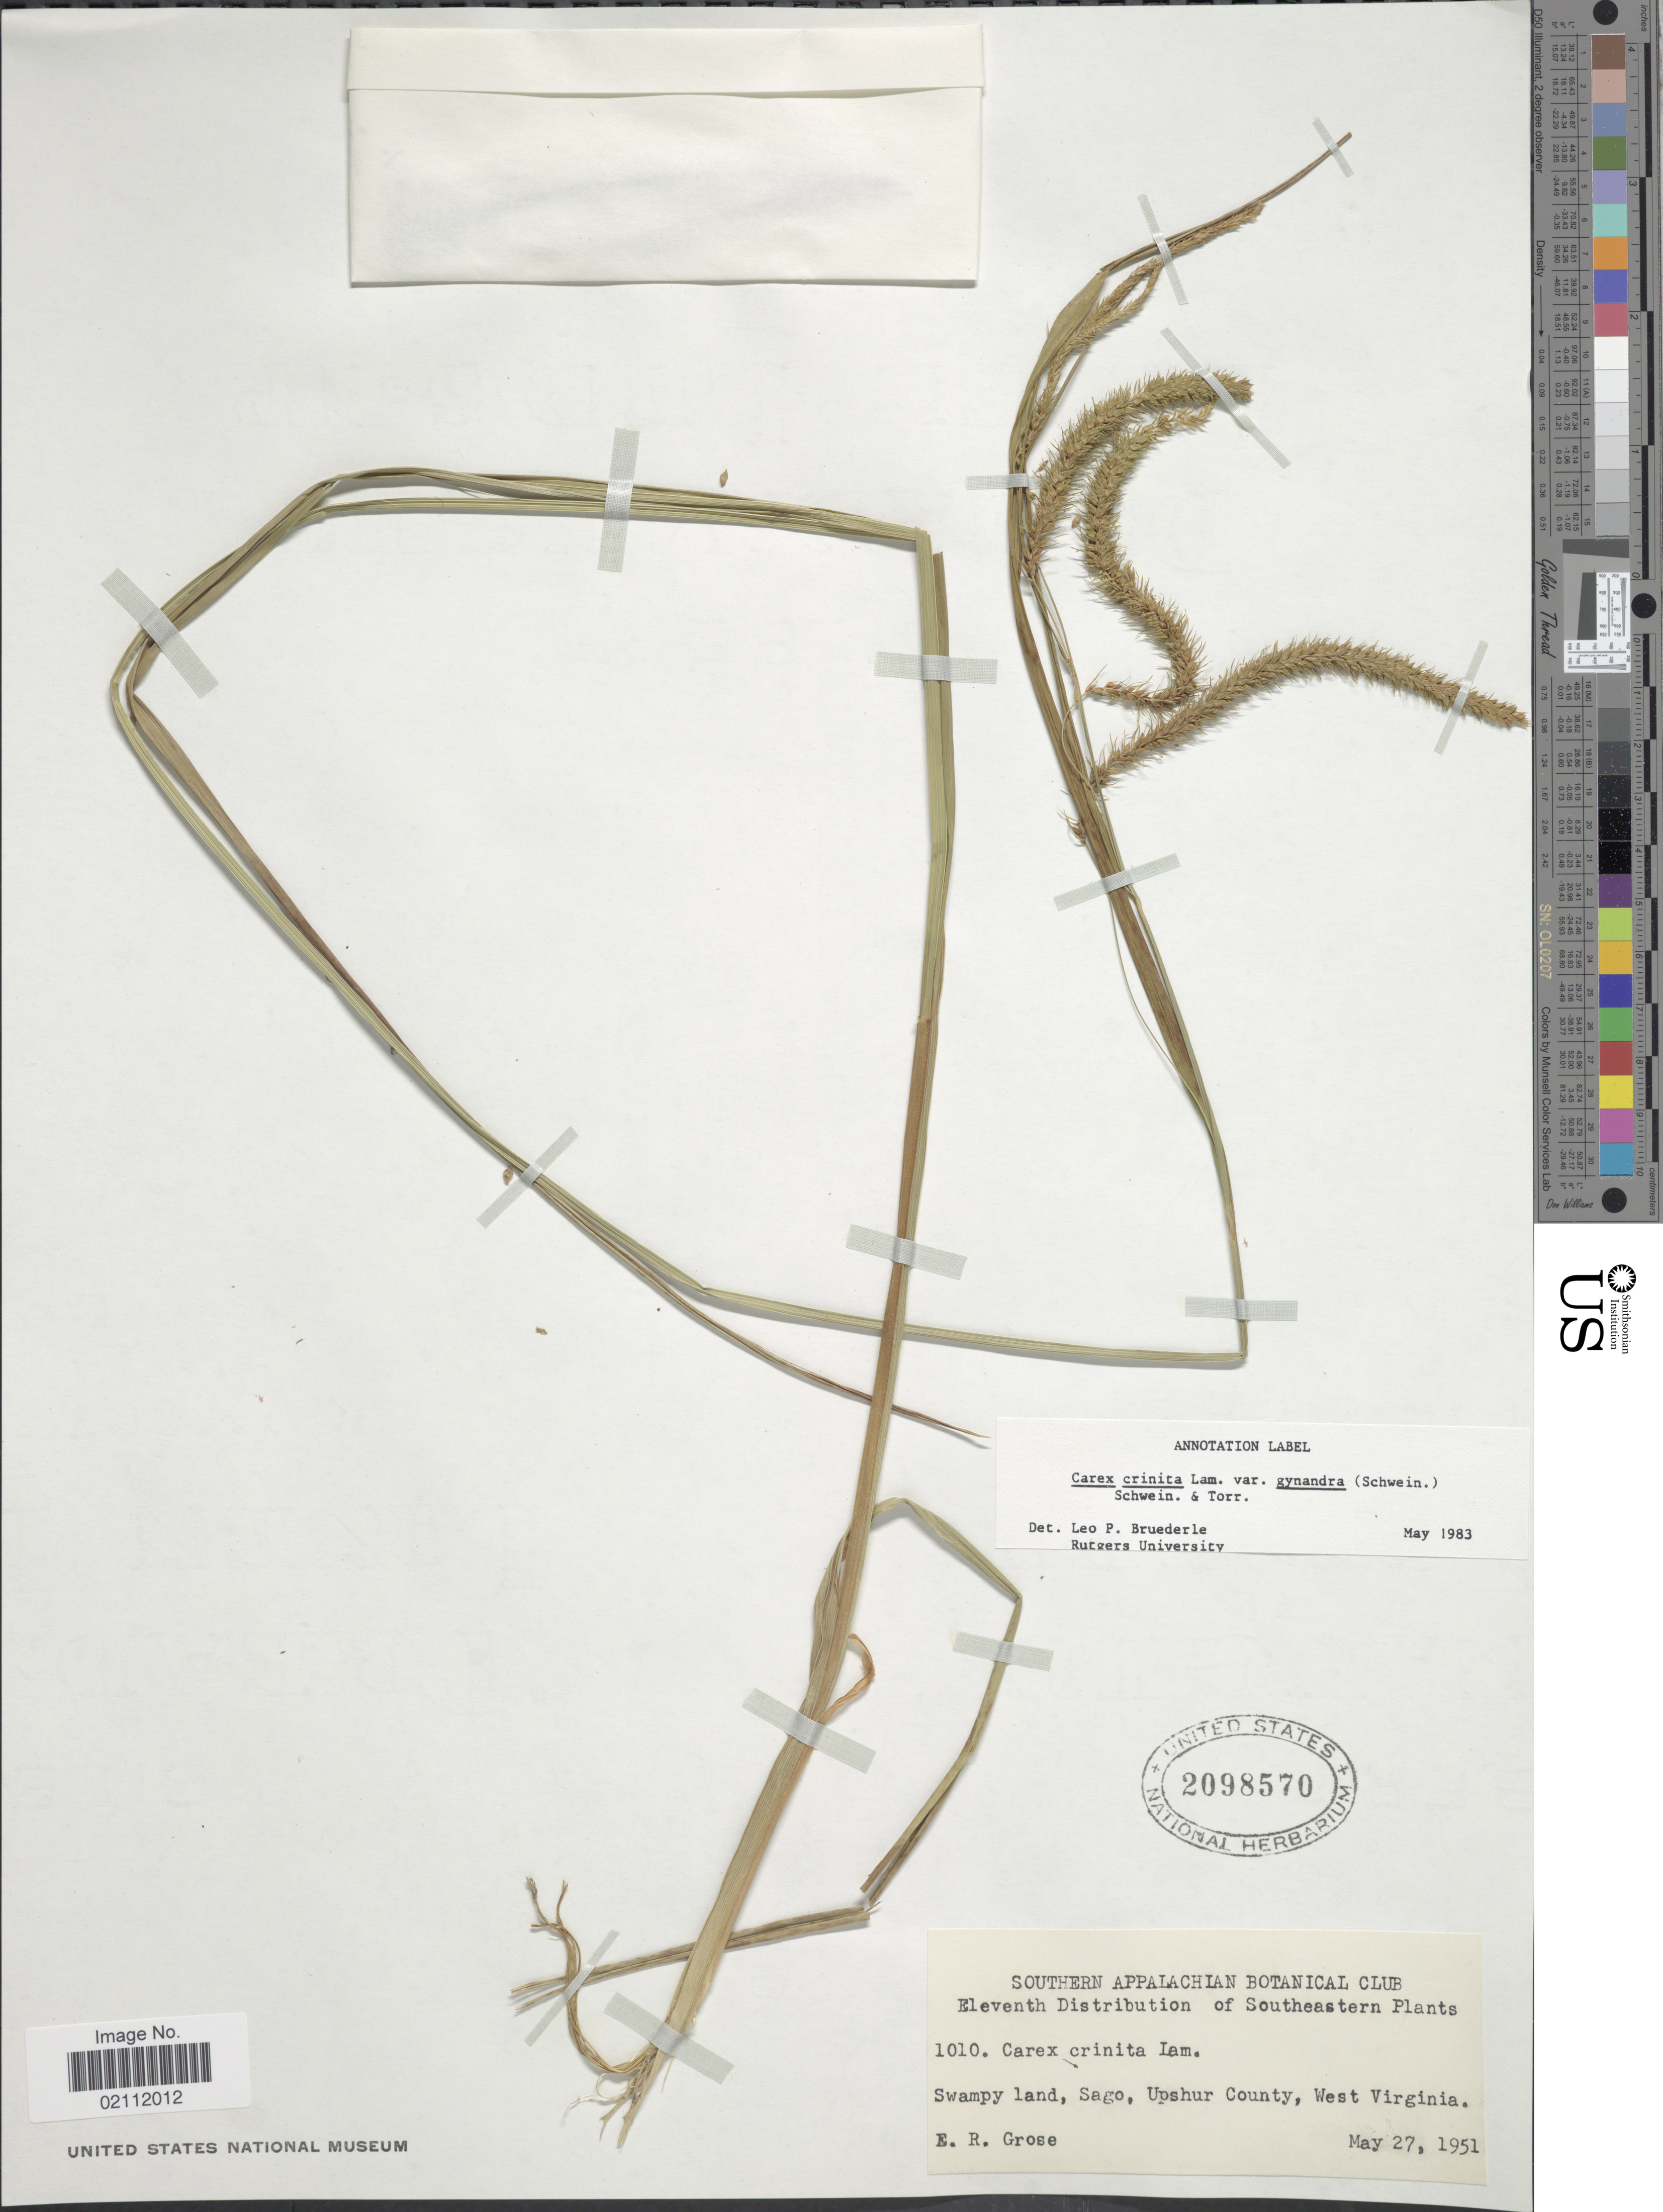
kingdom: Plantae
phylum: Tracheophyta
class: Liliopsida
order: Poales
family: Cyperaceae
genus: Carex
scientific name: Carex gynandra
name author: Schwein.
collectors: E. Grose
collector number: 1010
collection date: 1951-05-27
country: United States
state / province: West Virginia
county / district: Upshur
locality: Swampy land, Sago, Upshur County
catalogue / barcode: US 2098570